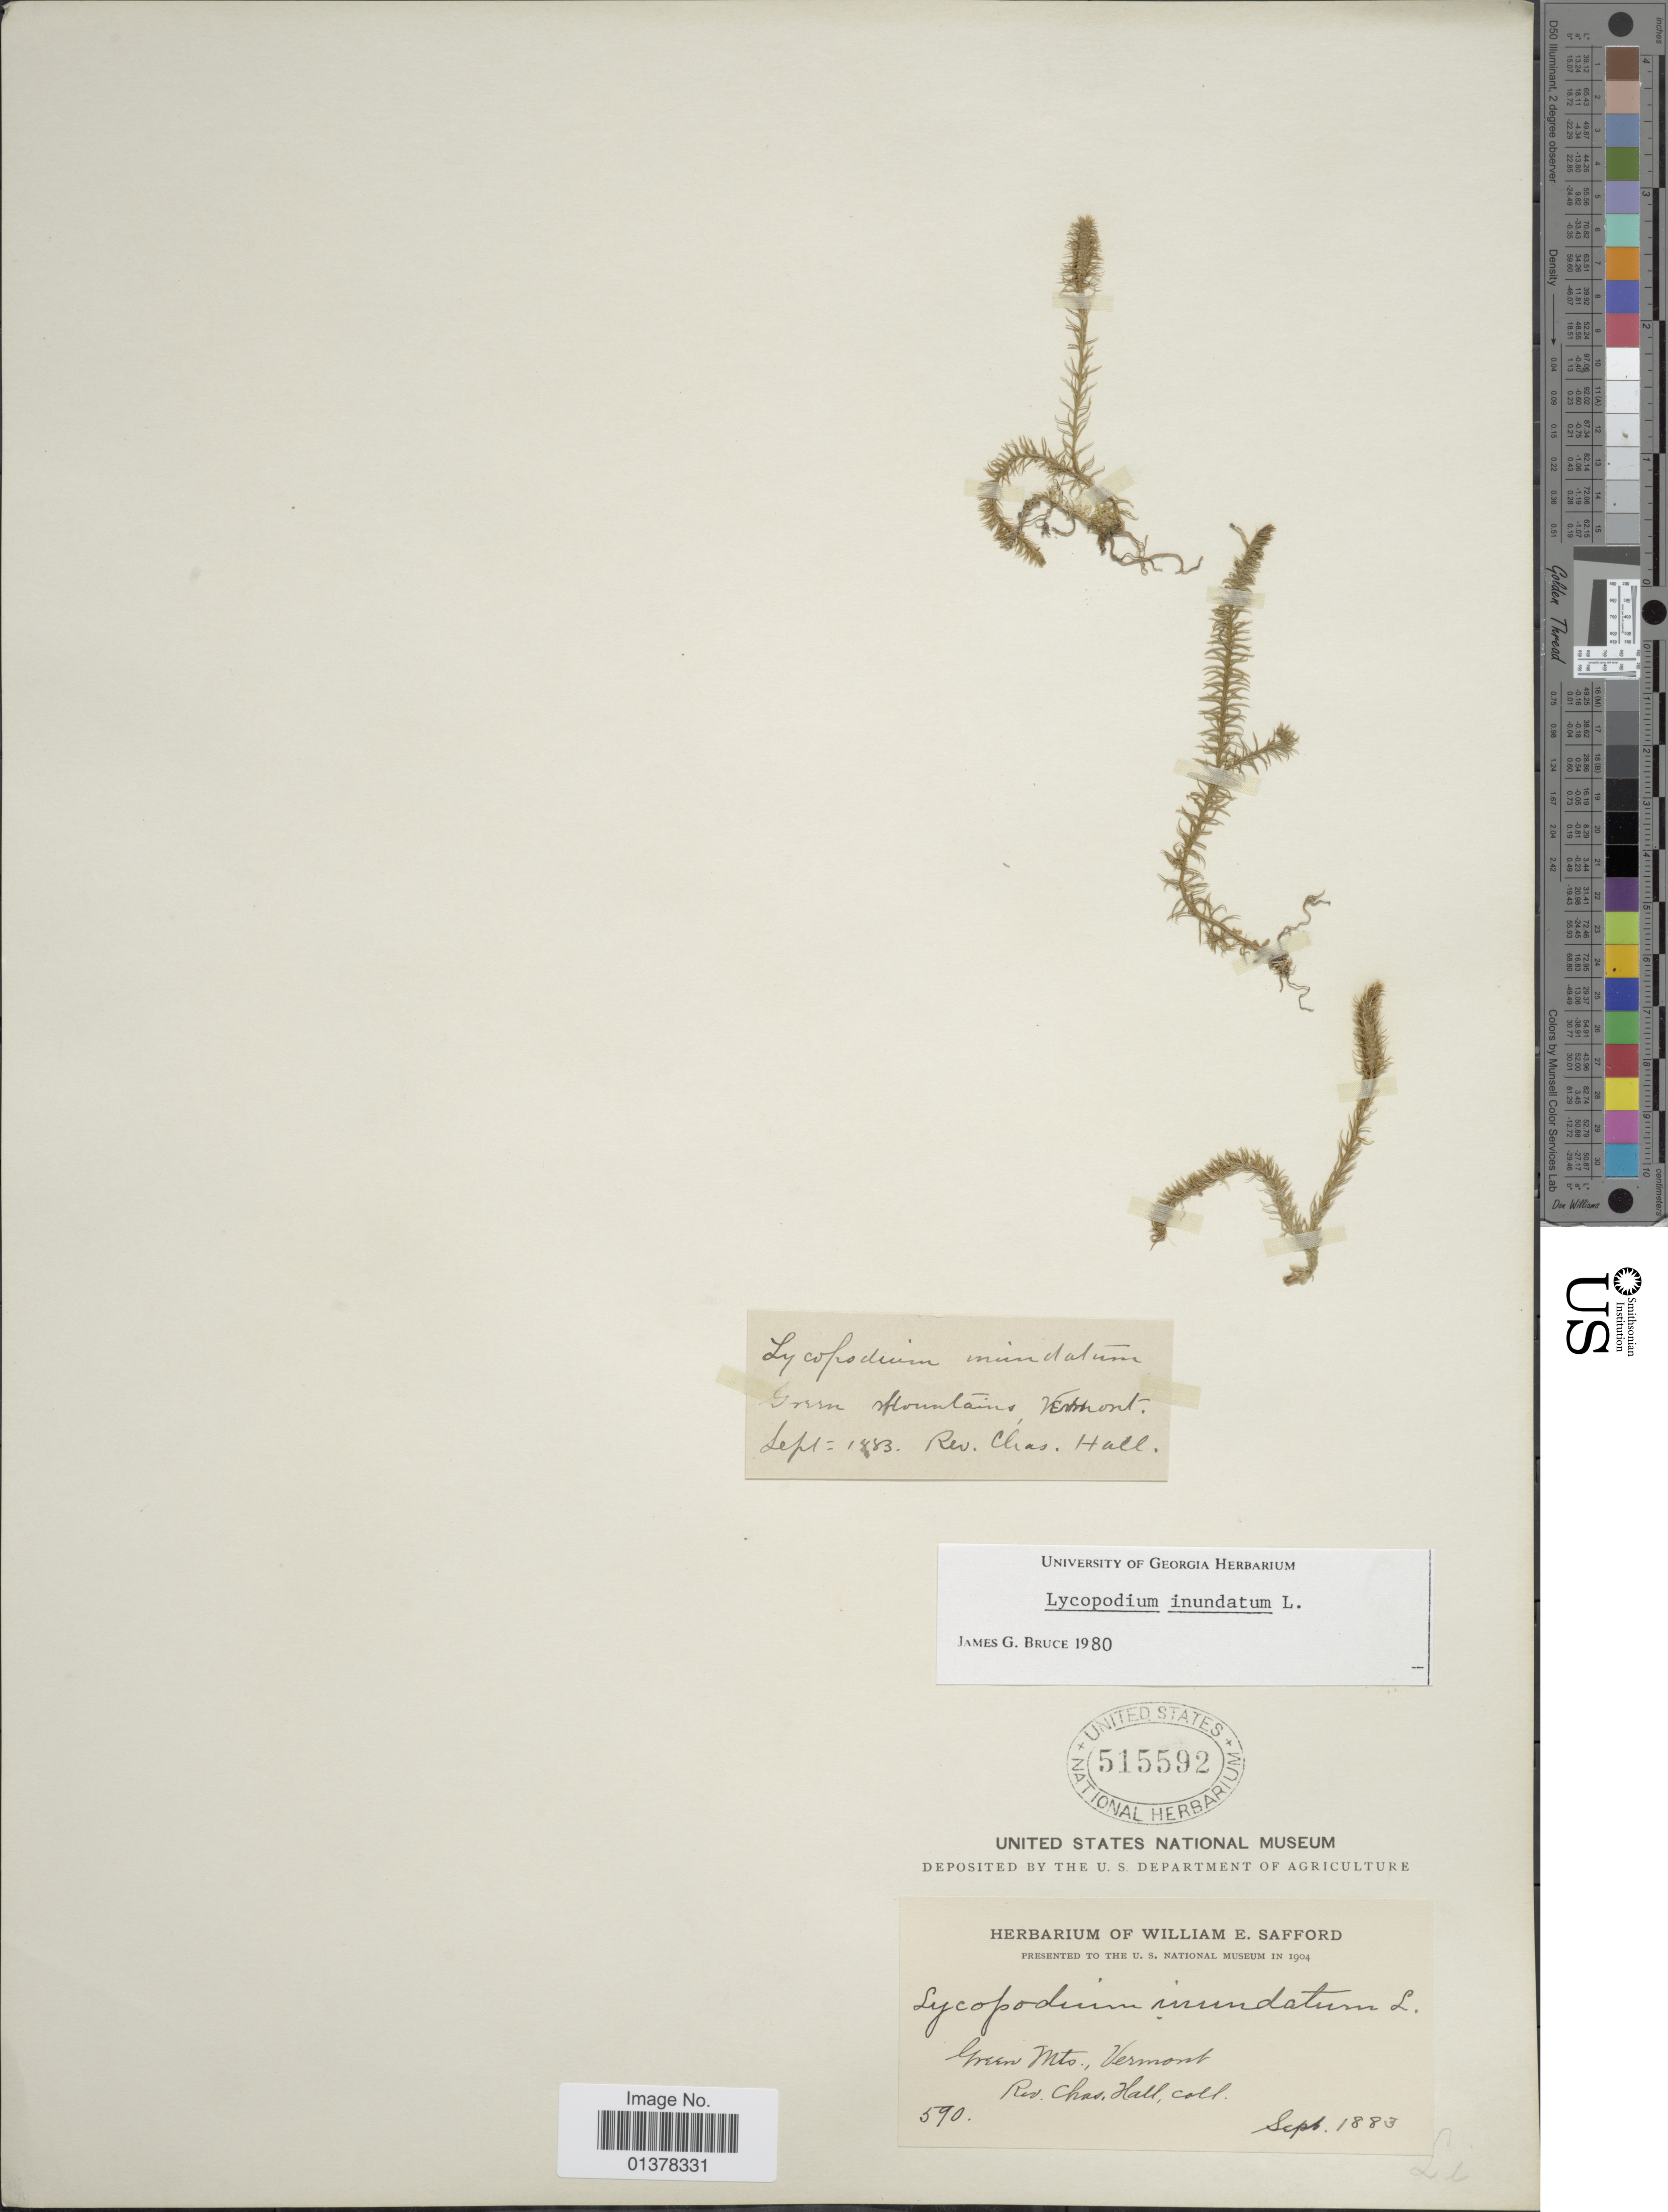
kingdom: Plantae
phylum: Tracheophyta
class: Lycopodiopsida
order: Lycopodiales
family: Lycopodiaceae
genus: Lycopodiella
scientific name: Lycopodiella inundata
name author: (L.) Holub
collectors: C. Hall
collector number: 590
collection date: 1883-09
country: United States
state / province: Vermont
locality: Green Mts.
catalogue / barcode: US 515592